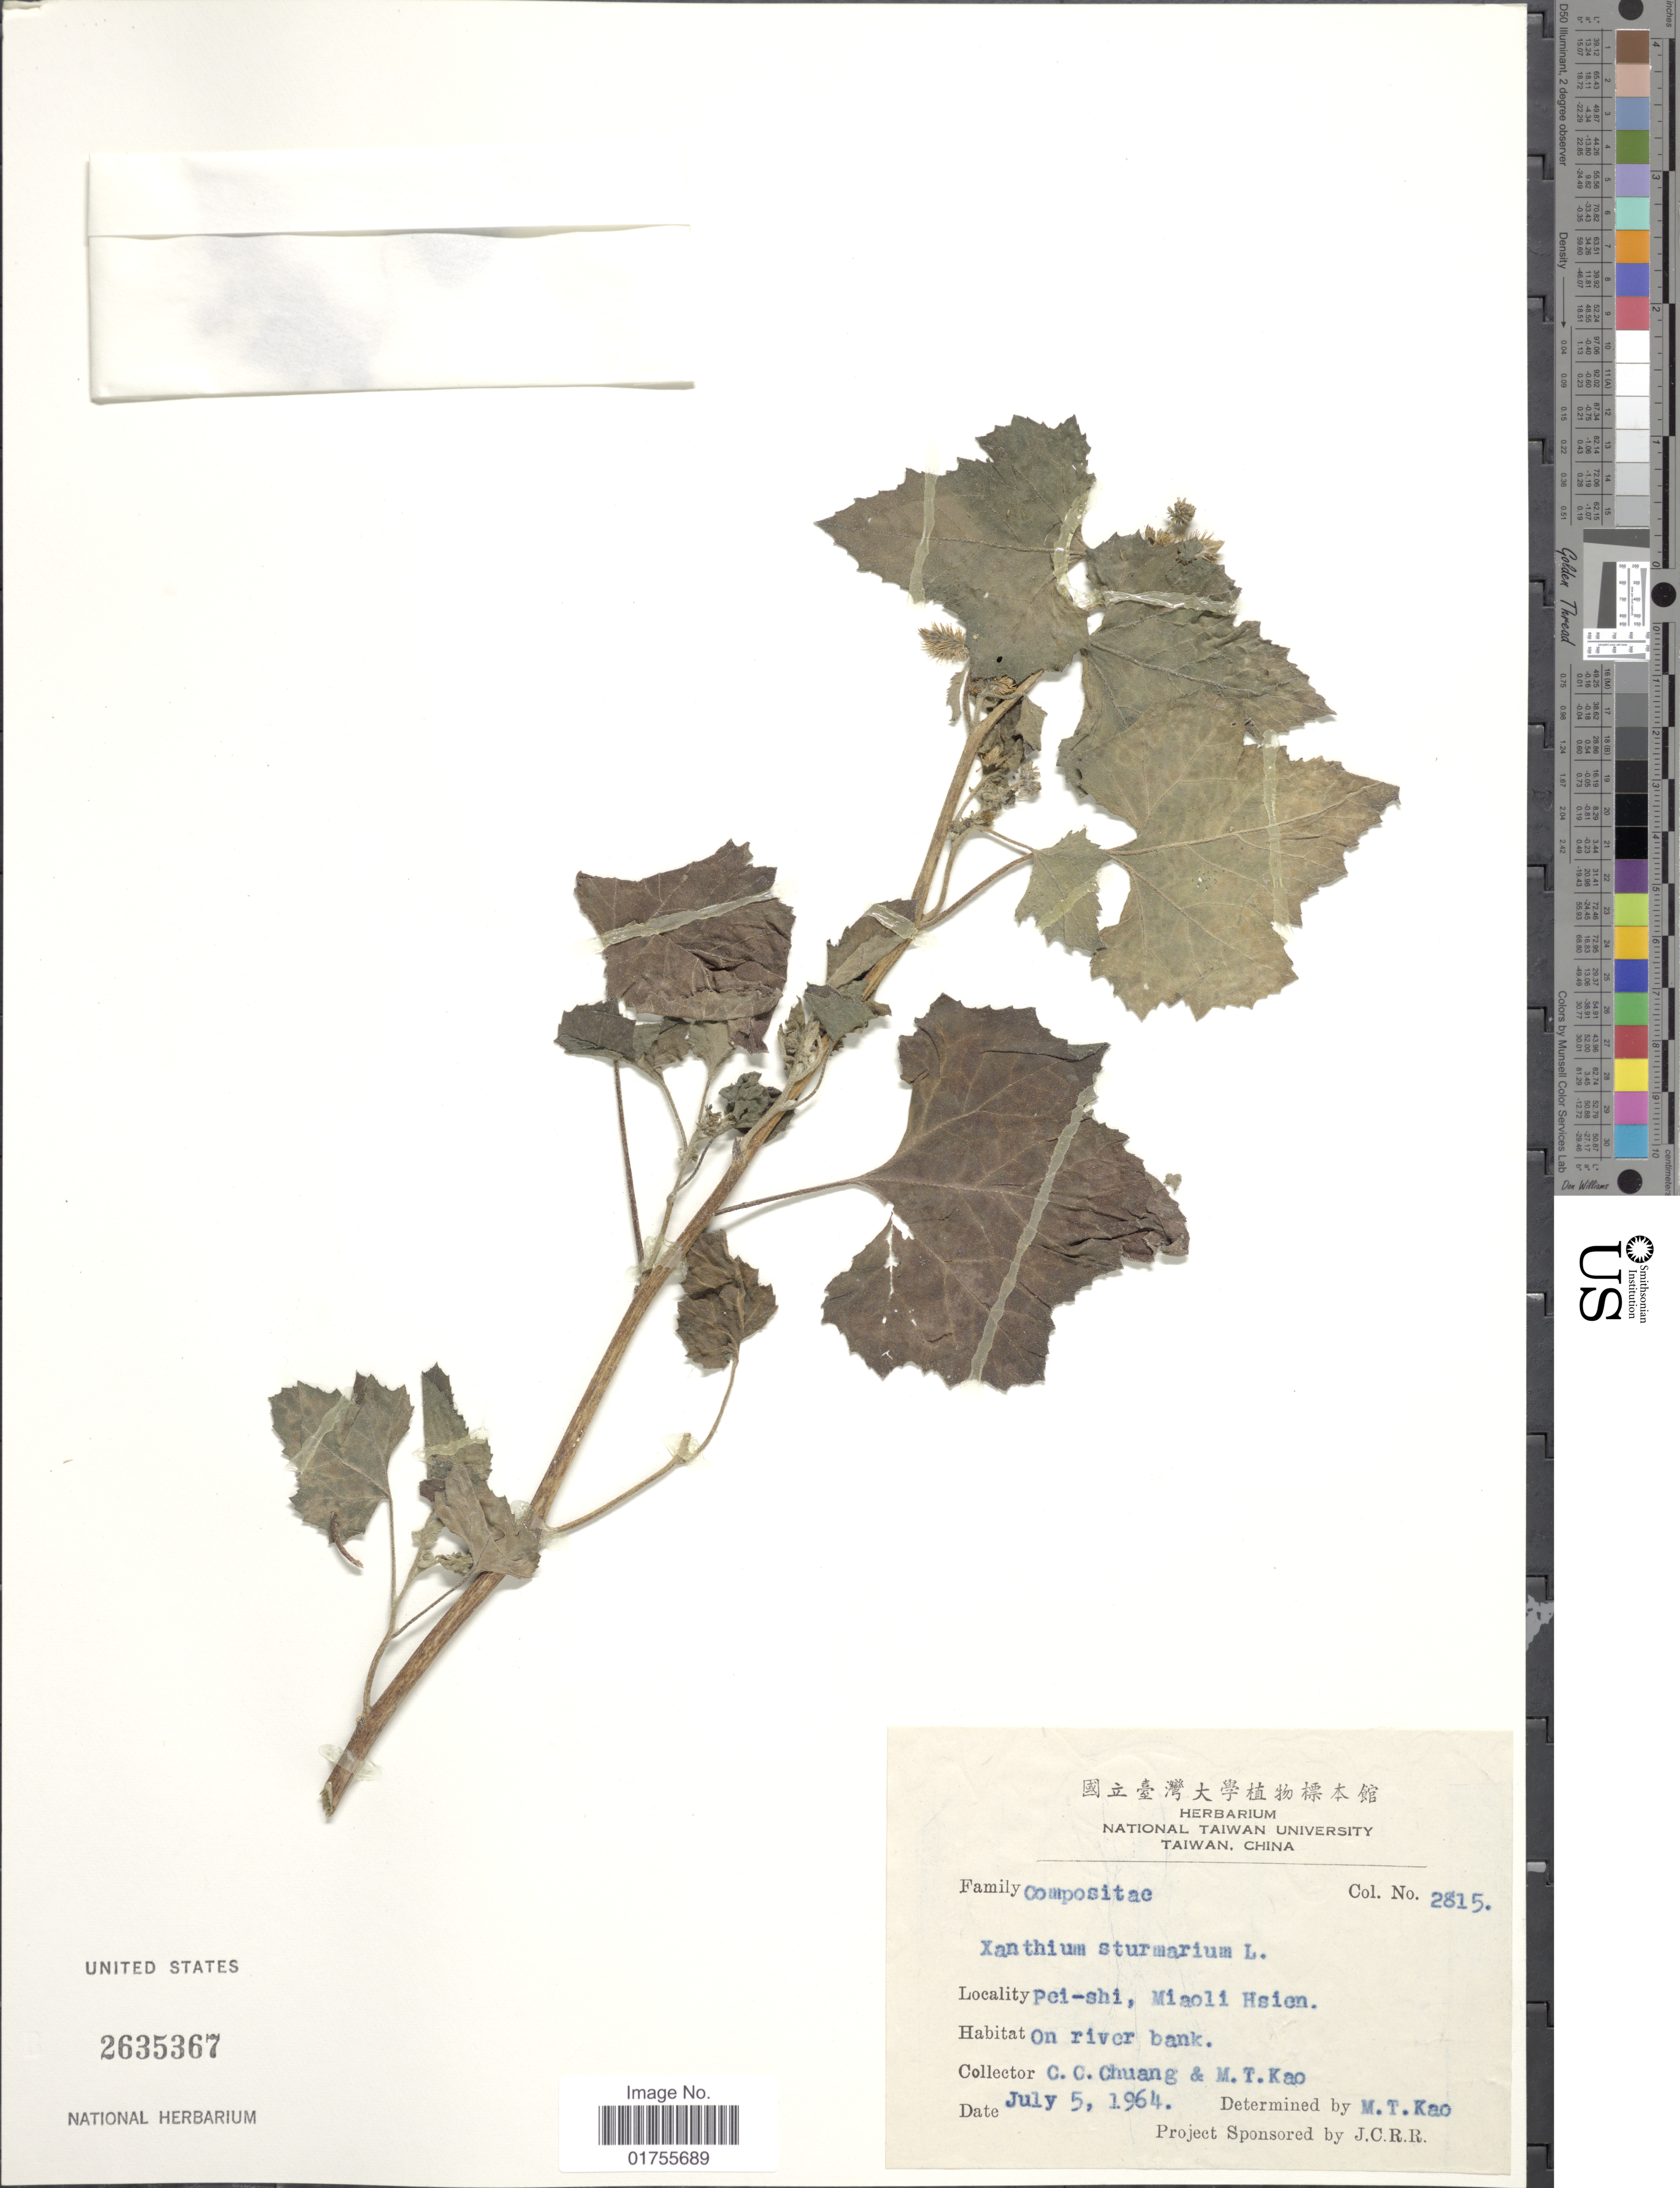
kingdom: Plantae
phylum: Tracheophyta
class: Magnoliopsida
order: Asterales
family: Asteraceae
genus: Xanthium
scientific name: Xanthium strumarium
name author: L.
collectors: C. C. Chuang & M. T. Kao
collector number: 2815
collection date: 1964-07-05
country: Taiwan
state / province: Miaoli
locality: Pei-shi, Miaoli Hsien, On river bank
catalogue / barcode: US 2635367